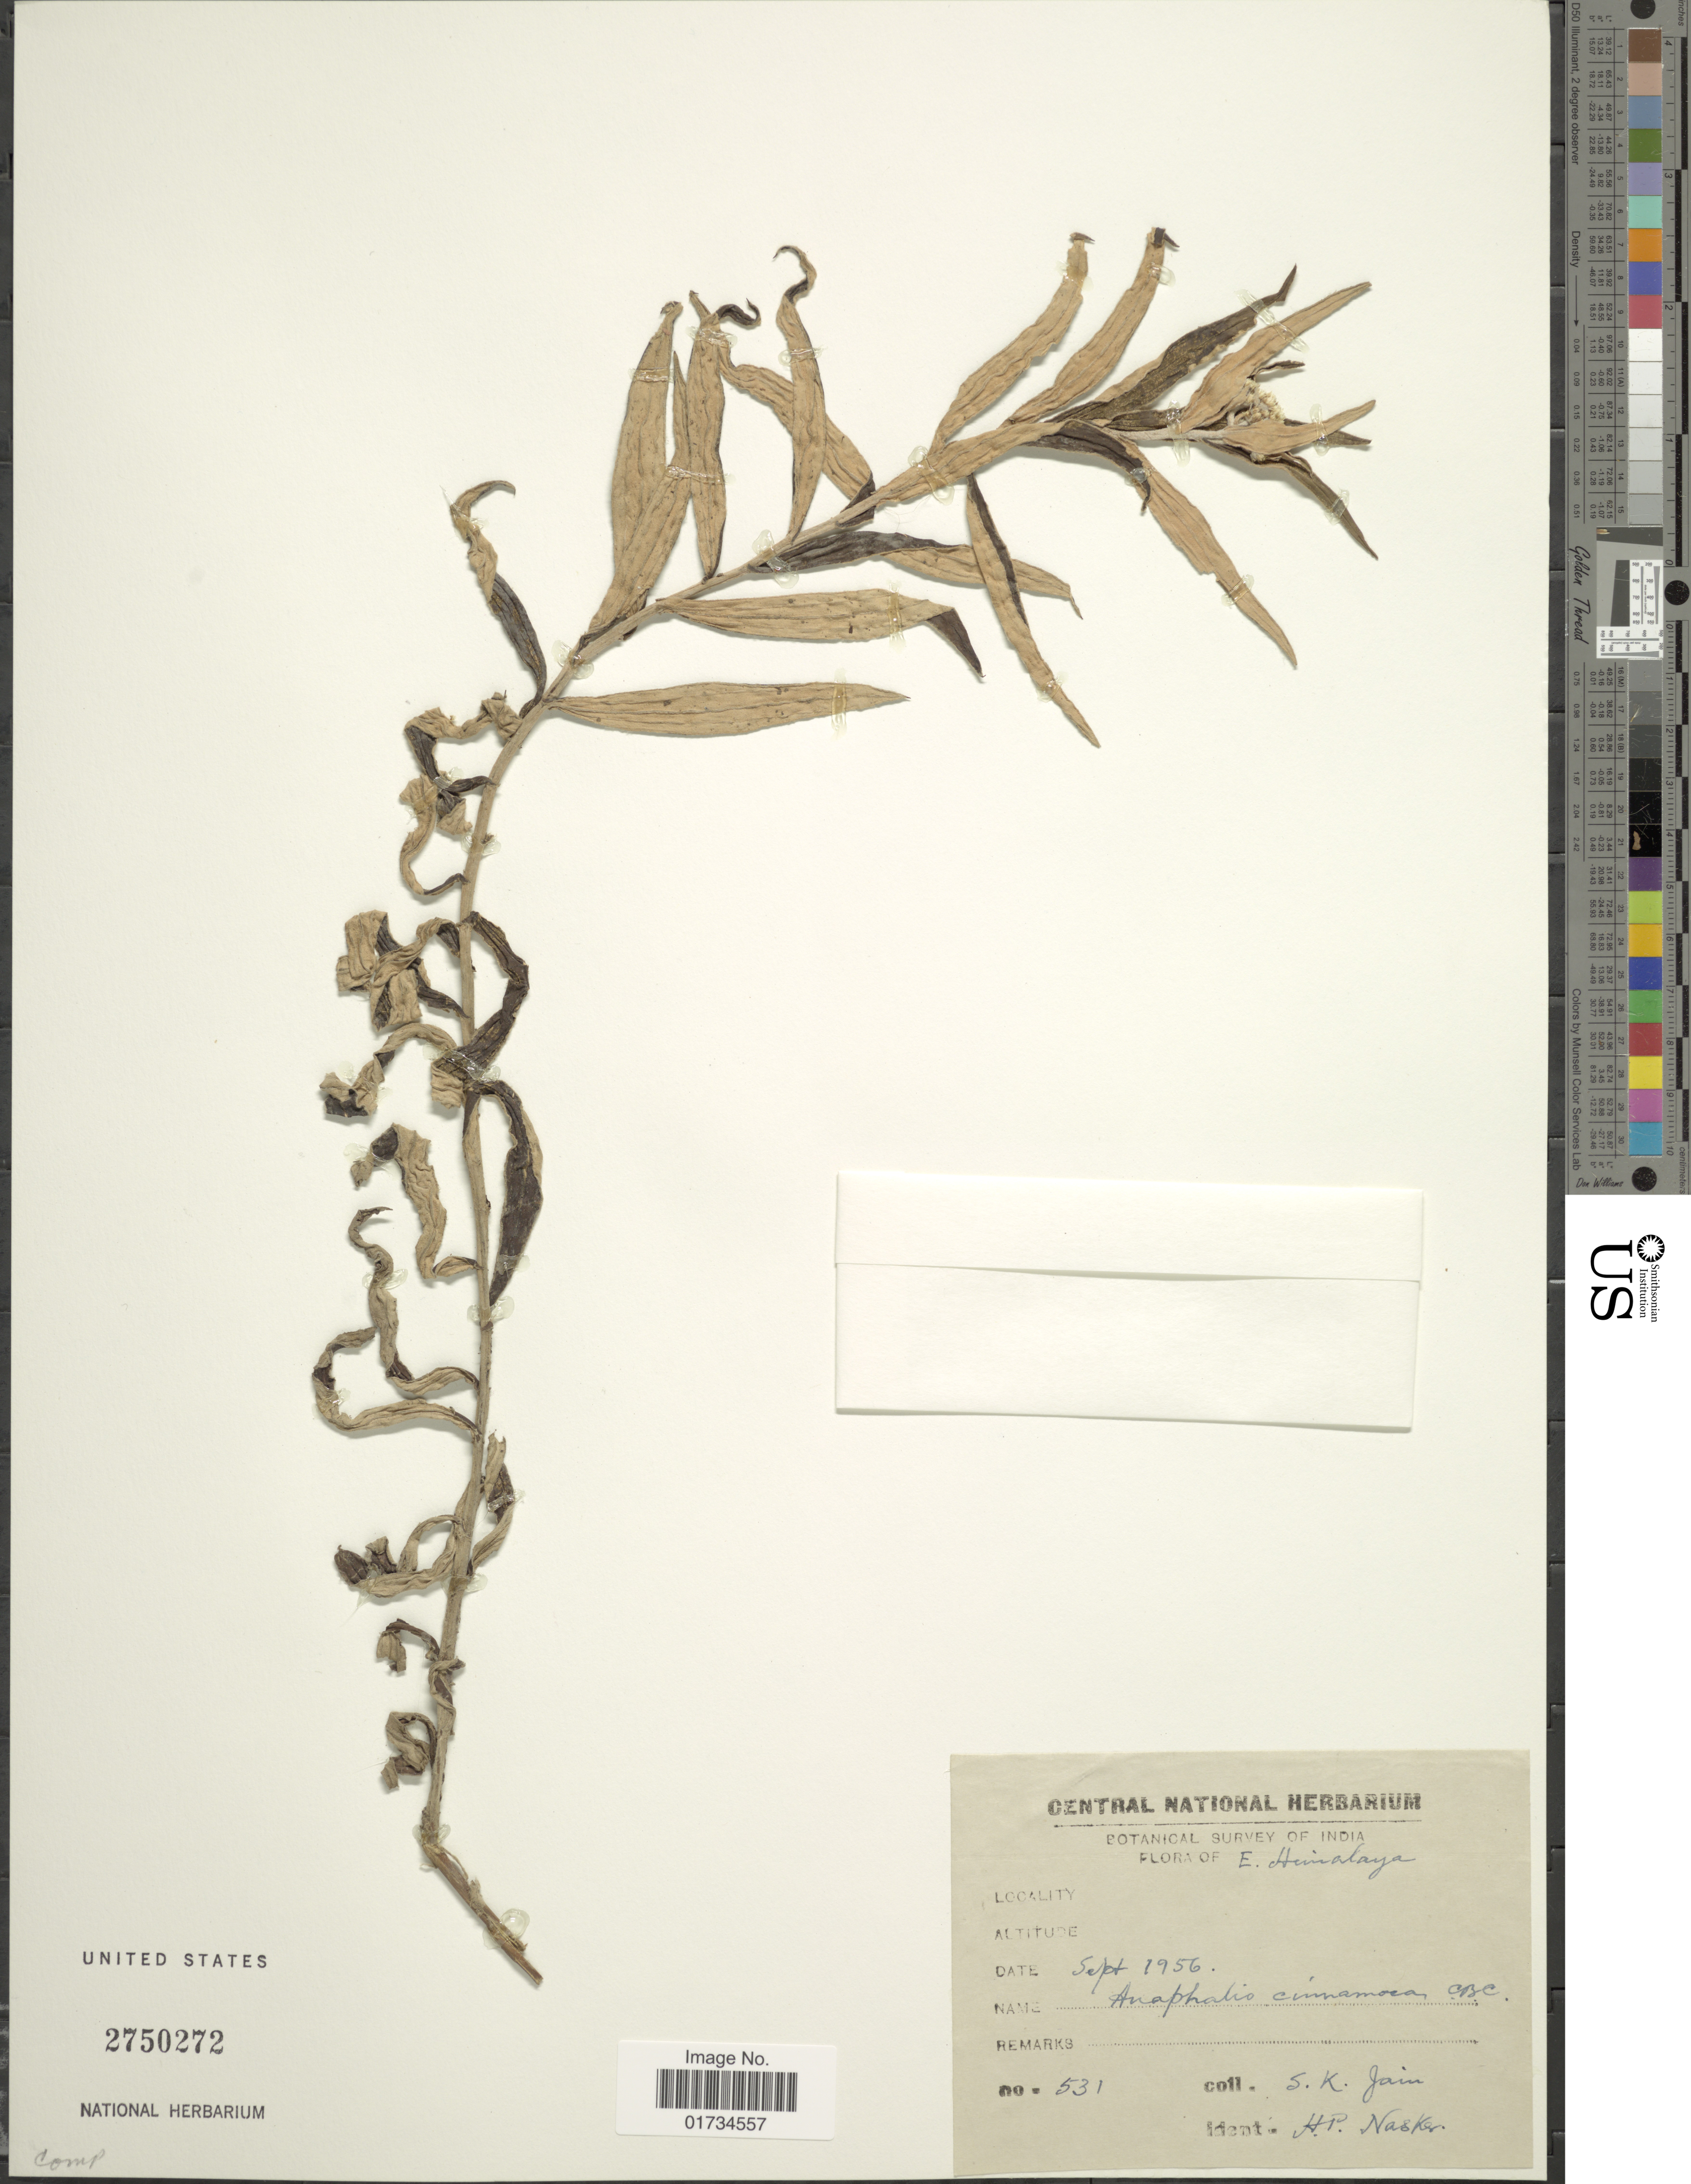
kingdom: Plantae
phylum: Tracheophyta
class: Magnoliopsida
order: Asterales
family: Asteraceae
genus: Anaphalis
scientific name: Anaphalis cinnamomea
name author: (DC.) C.B. Clarke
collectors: S. Jain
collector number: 531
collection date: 1956-09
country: India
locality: India. E. Himalaya.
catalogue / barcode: US 2750272